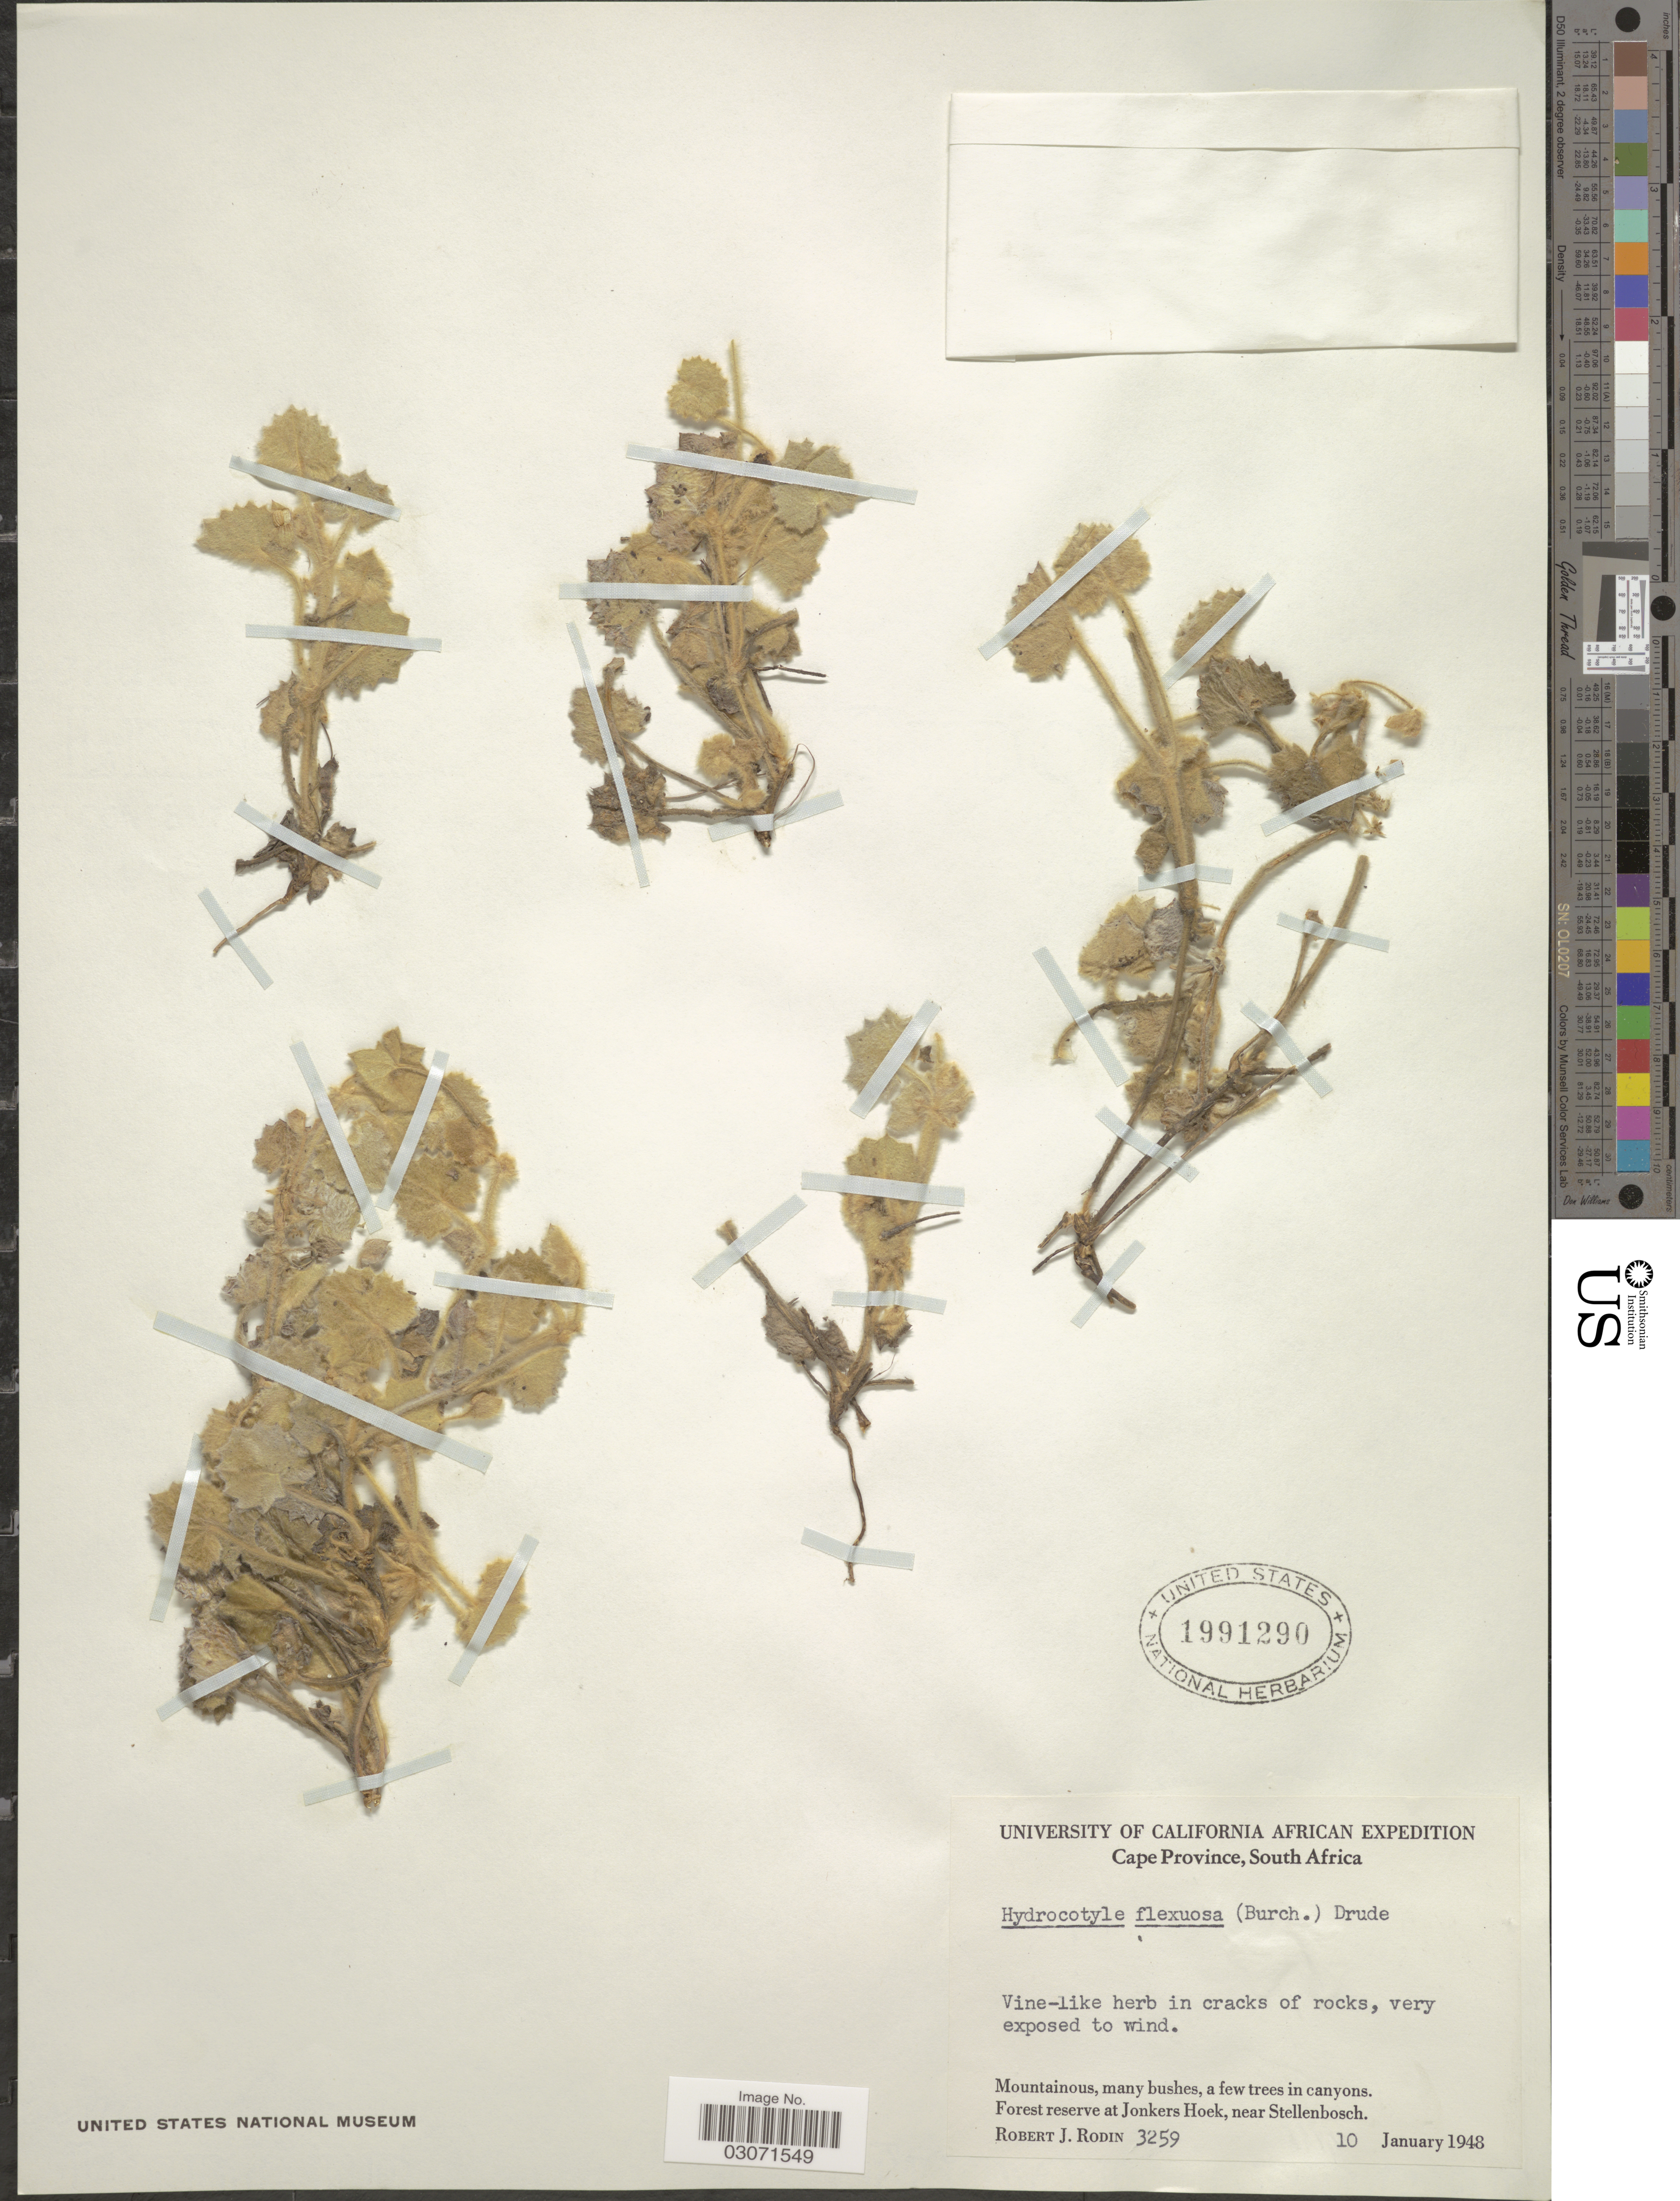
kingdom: Plantae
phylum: Tracheophyta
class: Magnoliopsida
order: Apiales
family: Araliaceae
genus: Hydrocotyle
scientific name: Hydrocotyle flexuosa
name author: Eckl. & Zeyh.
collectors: R. J. Rodin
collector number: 3259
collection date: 1948-01-10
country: South Africa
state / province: Western Cape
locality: Forest reserve at Jonkers Hoek, near Stellenbosch.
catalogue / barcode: US 1991290